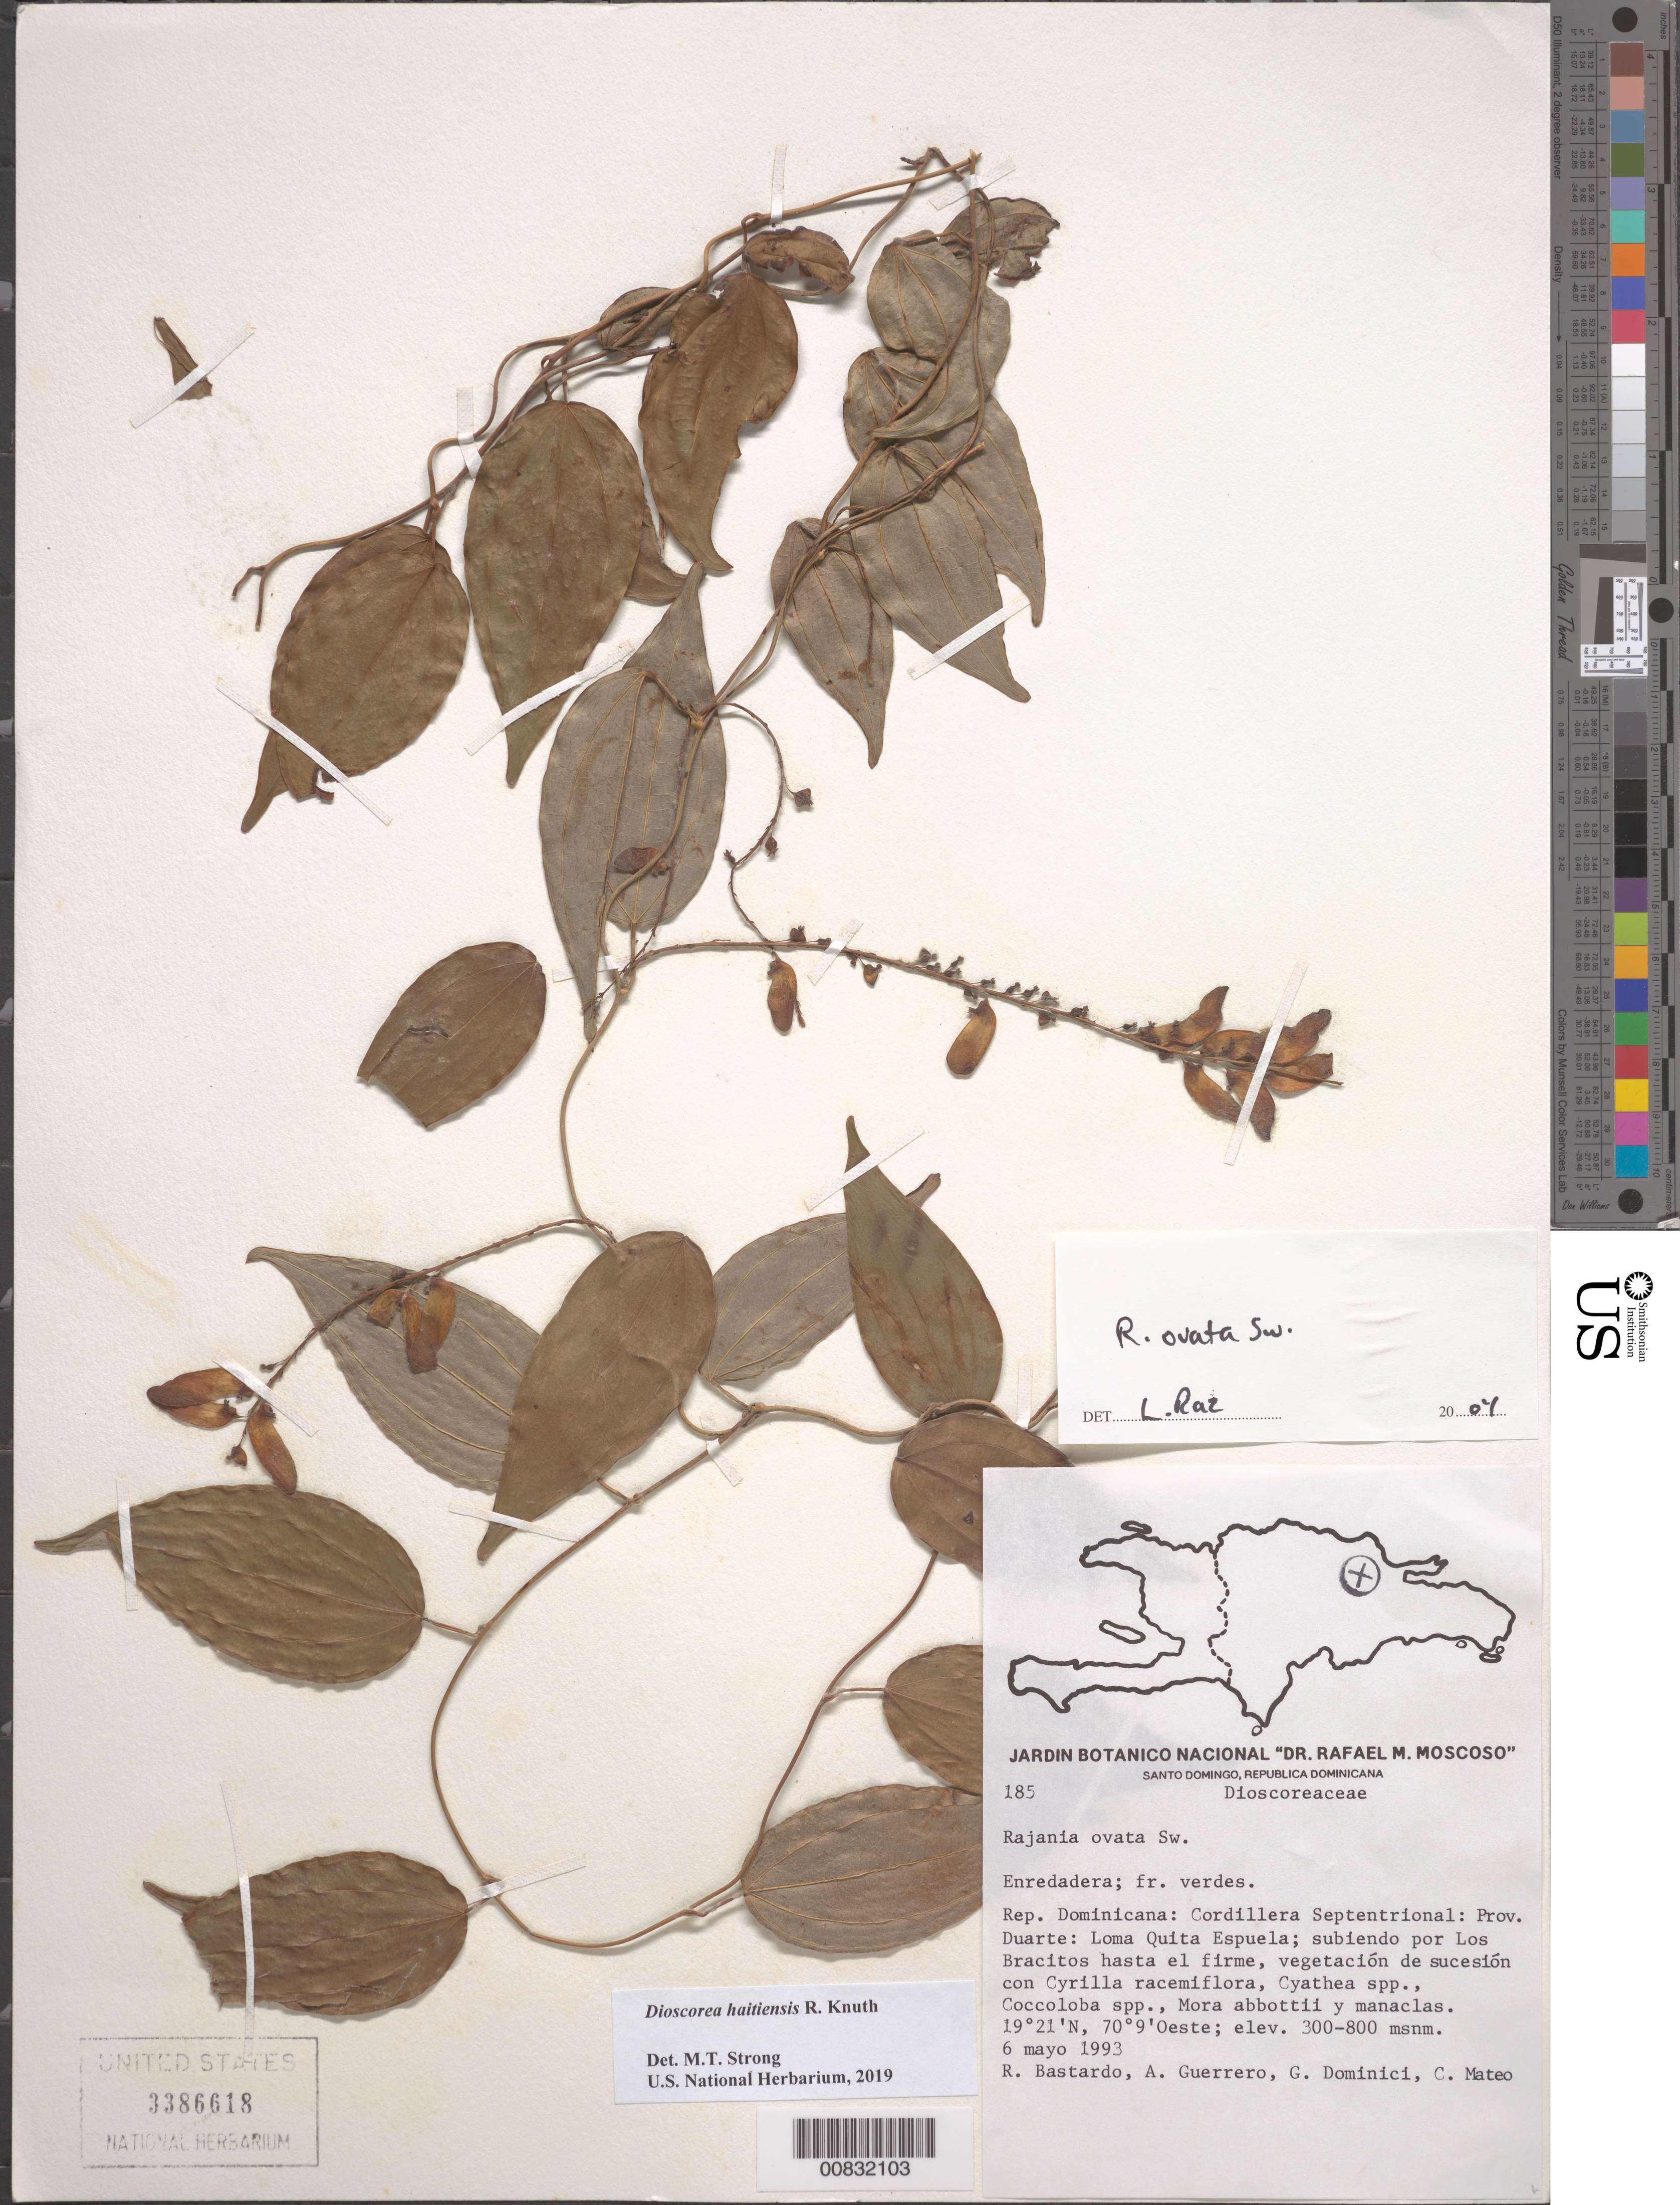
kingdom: Plantae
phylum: Tracheophyta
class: Liliopsida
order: Dioscoreales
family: Dioscoreaceae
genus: Dioscorea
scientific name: Dioscorea haitiensis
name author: R. Knuth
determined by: Strong, M. T., (US), Smithsonian Institution - National Museum of Natural History (UNITED STATES)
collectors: R. Bastardo, A. Guerrero, G. Dominici & C. Mateo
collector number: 185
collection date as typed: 06 May 1993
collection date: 1993-05-06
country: Dominican Republic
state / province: Duarte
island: Hispaniola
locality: Cordillera Septentrional: Loma Quita Espuela; subiendo por Los Bracitos hasta el firme.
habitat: Vegetación de sucesión con Cyrilla racemiflora, Cyathea spp., Coccoloba spp., Mora abbottii y manaclas.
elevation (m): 300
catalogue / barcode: US 3386618